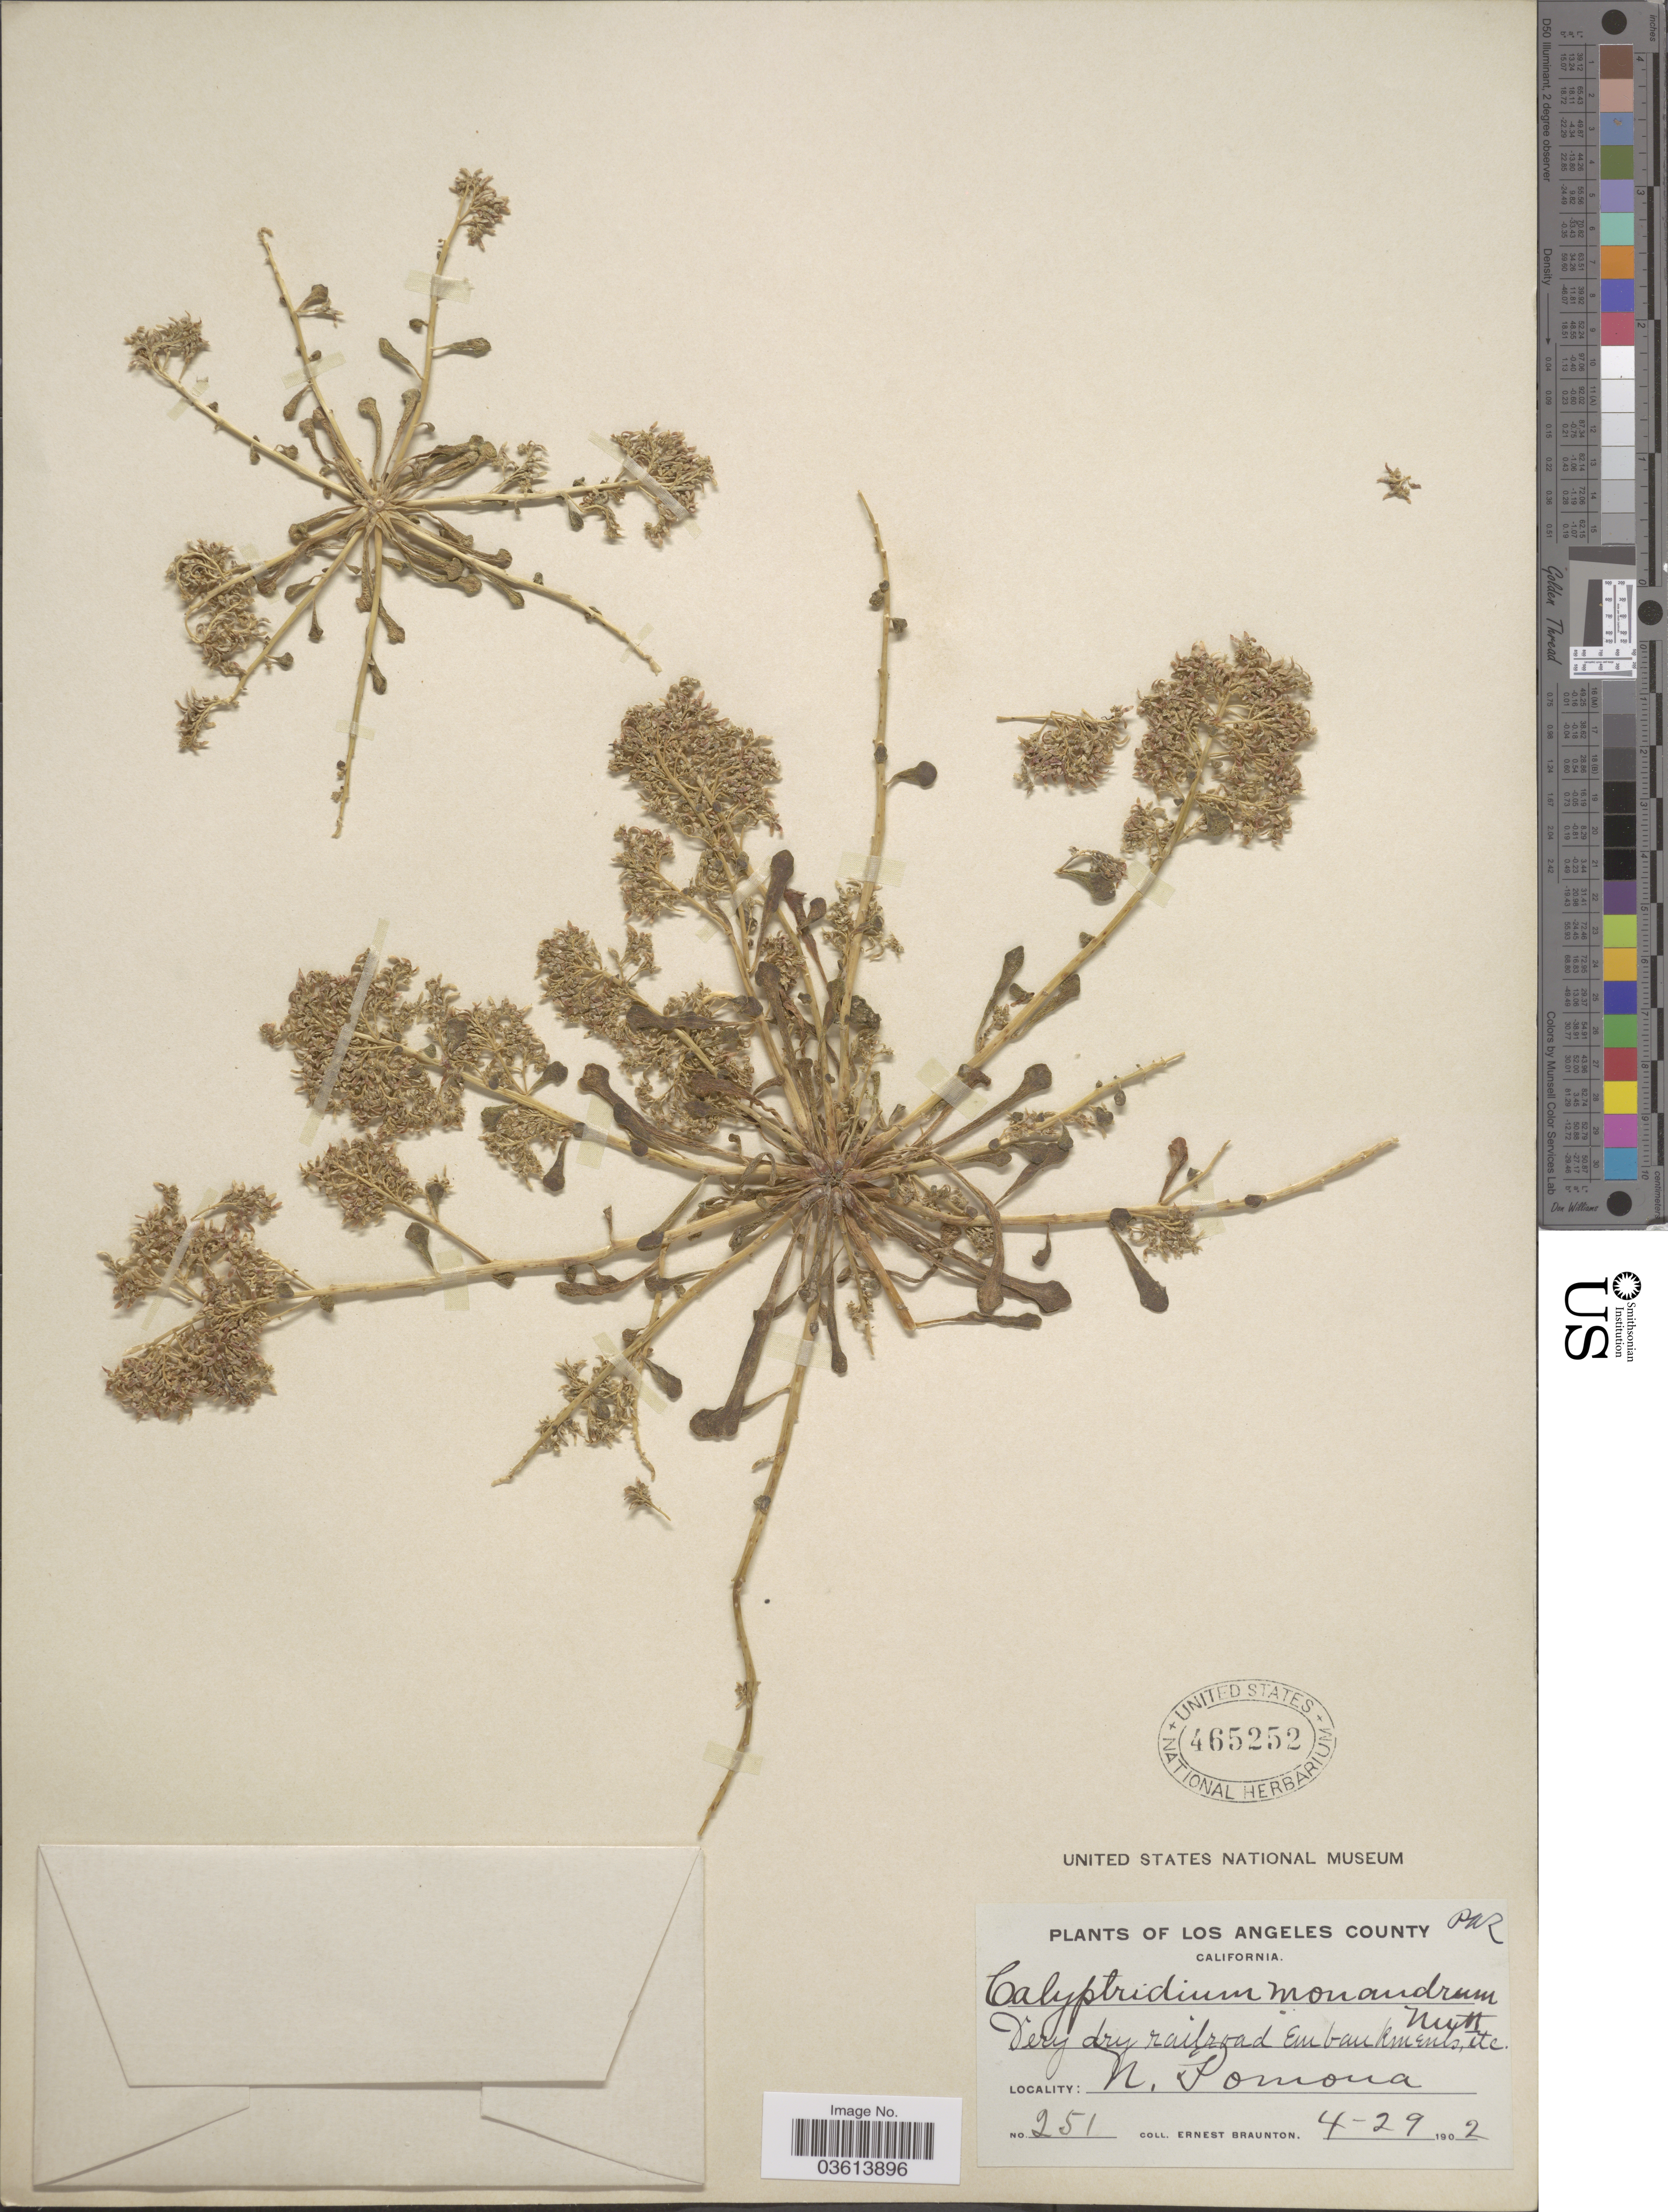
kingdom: Plantae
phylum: Tracheophyta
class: Magnoliopsida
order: Caryophyllales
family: Montiaceae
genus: Calyptridium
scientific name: Calyptridium monandrum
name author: (Nutt.) Nutt.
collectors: E. Braunton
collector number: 251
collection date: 1902-04-29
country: United States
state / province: California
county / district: Los Angeles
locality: Los Angeles County. Railroad embankments etc. N. Pomona.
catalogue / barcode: US 465252